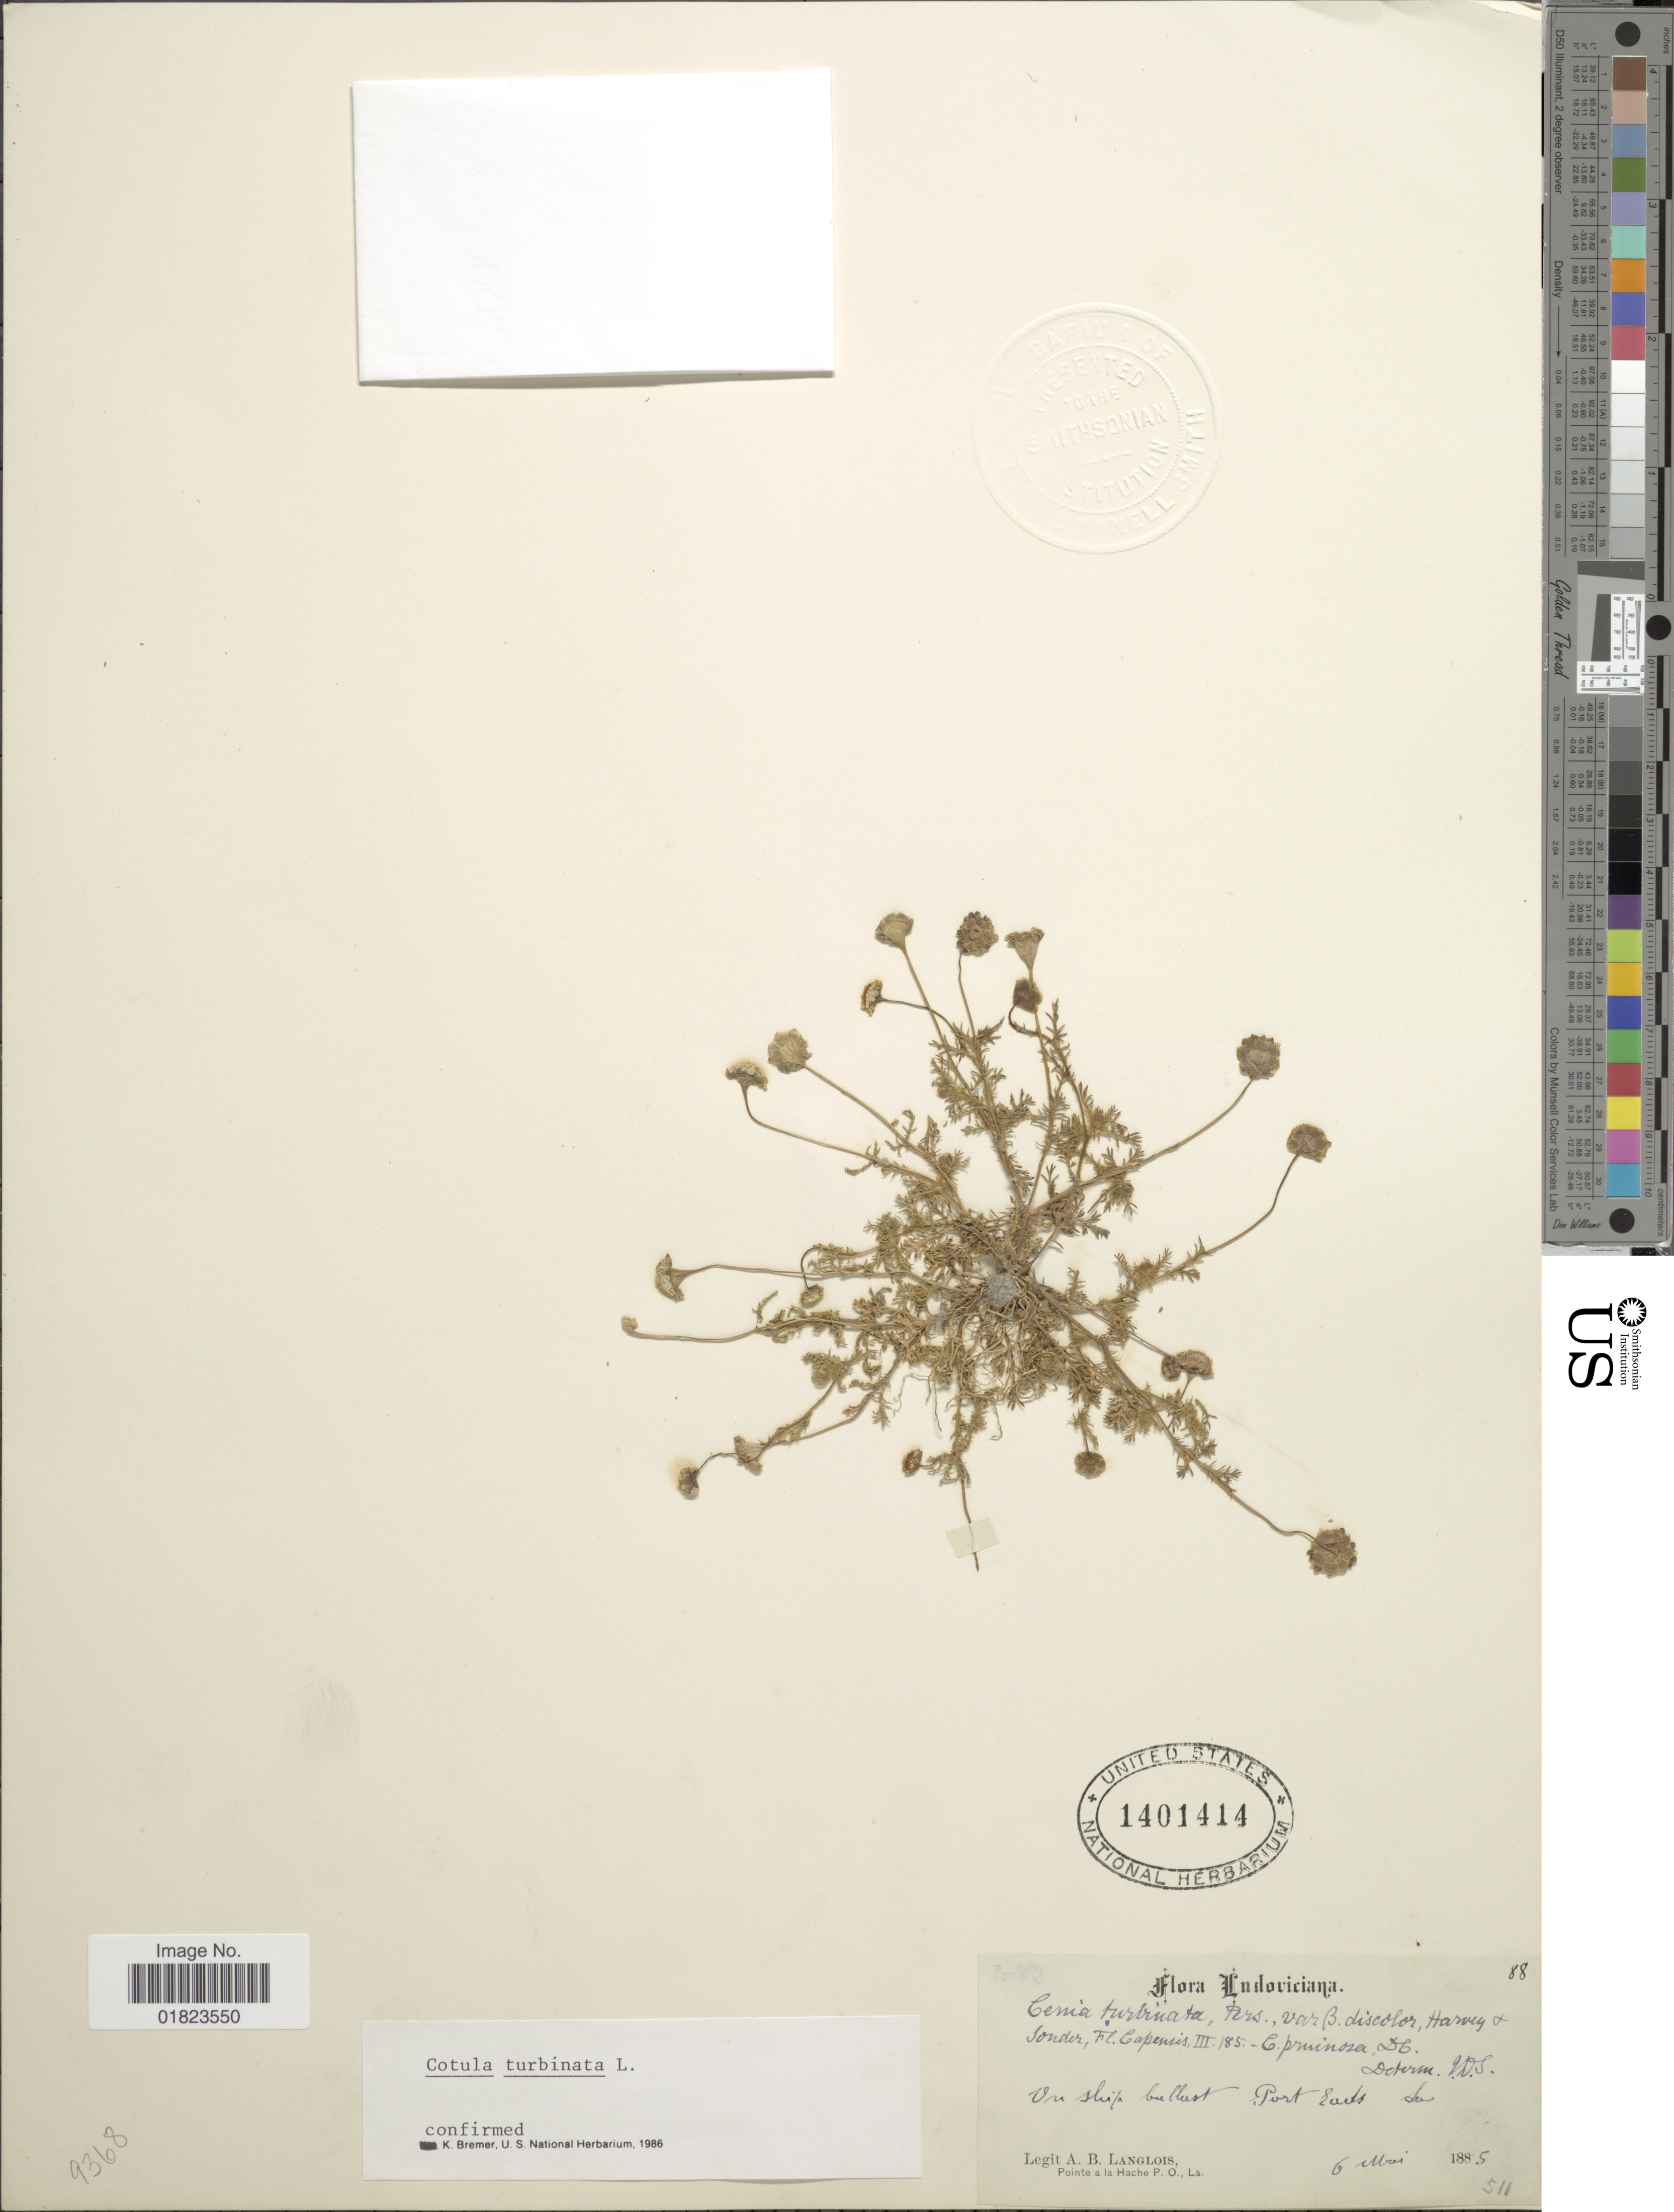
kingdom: Plantae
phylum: Tracheophyta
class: Magnoliopsida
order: Asterales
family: Asteraceae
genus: Cotula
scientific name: Cotula turbinata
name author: L.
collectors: A. Langlois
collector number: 88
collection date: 1885-05-06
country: United States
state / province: Louisiana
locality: Pointe à la Hache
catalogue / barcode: US 1401414